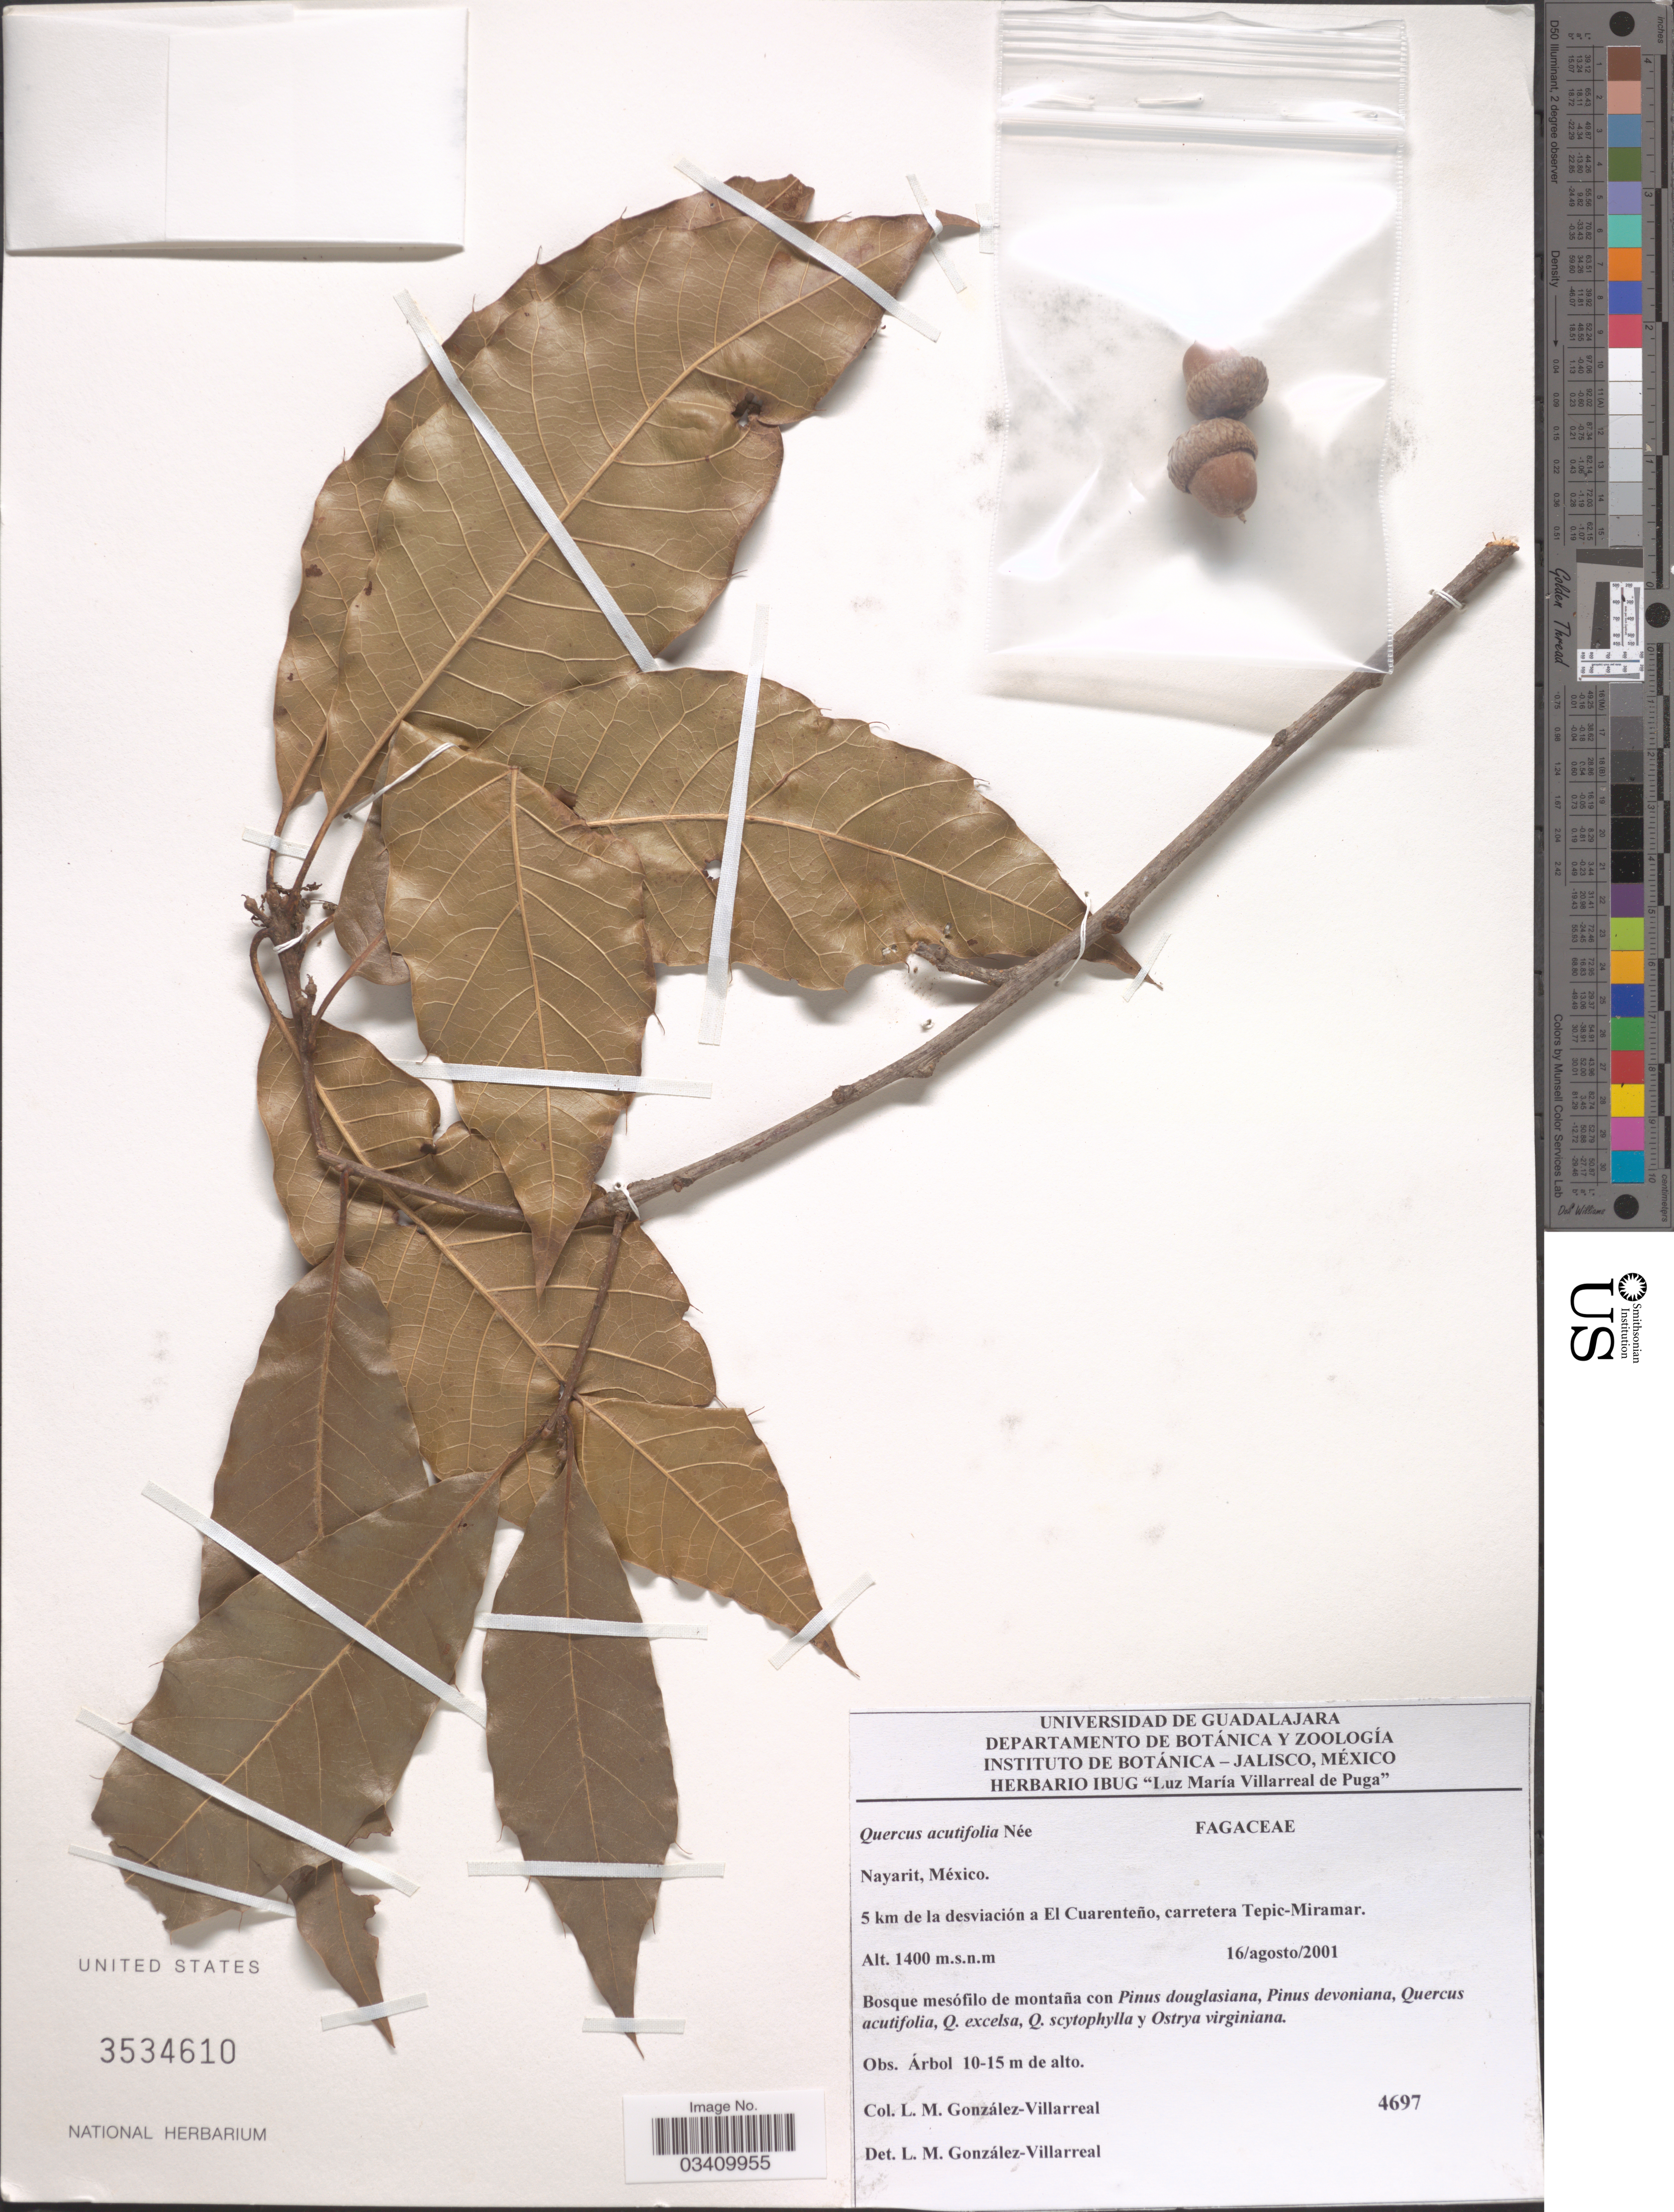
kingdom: Plantae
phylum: Tracheophyta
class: Magnoliopsida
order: Fagales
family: Fagaceae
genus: Quercus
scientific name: Quercus acutifolia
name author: Née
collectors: L. M. González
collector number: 4697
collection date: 2001-08-16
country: Mexico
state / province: Nayarit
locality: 5 km de la desviación a El Cuarenteño, carretera Tepic-Miramar.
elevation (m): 1400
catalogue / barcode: US 3534610